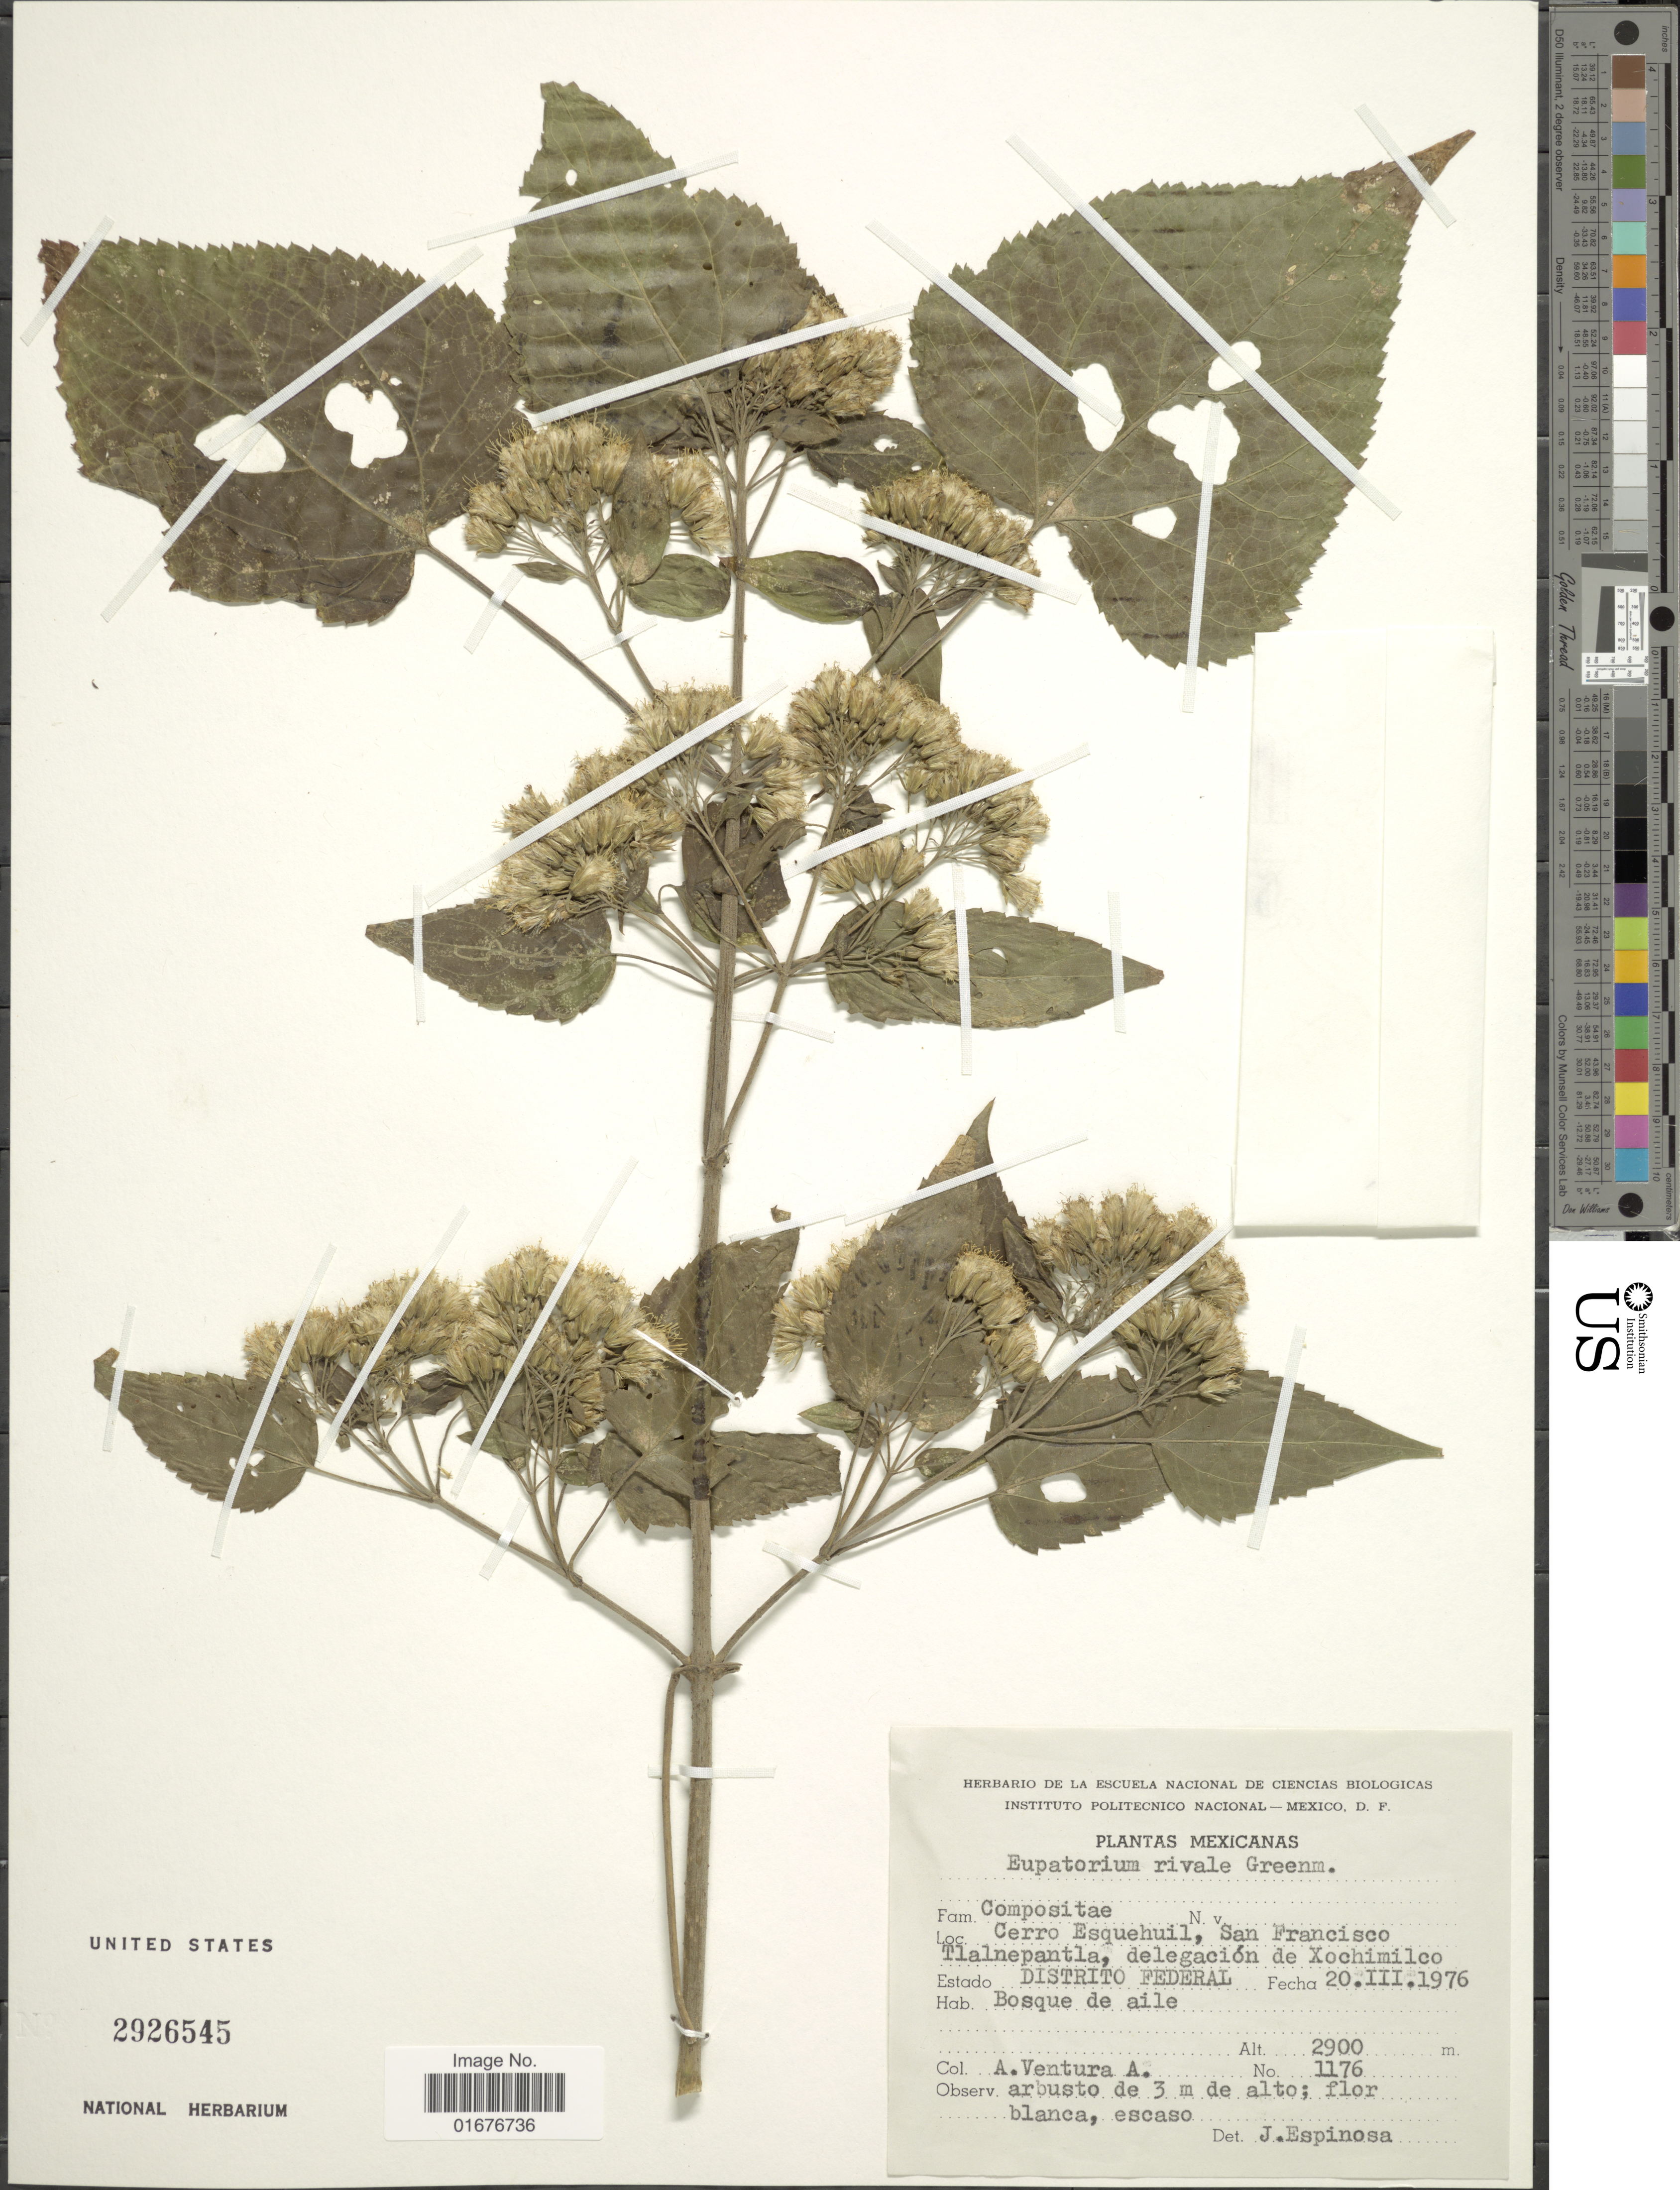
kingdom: Plantae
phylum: Tracheophyta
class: Magnoliopsida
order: Asterales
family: Asteraceae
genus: Ageratina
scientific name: Ageratina rivalis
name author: (Greenm.) R.M. King & H. Rob.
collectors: A. Ventura A.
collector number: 1176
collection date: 1976-03-20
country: Mexico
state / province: Distrito Federal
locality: Cerro Esquehuil, San Francisco Tlalnepantla, delegación de Xochimilso, Bosque de aile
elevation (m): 2900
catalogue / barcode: US 2926545